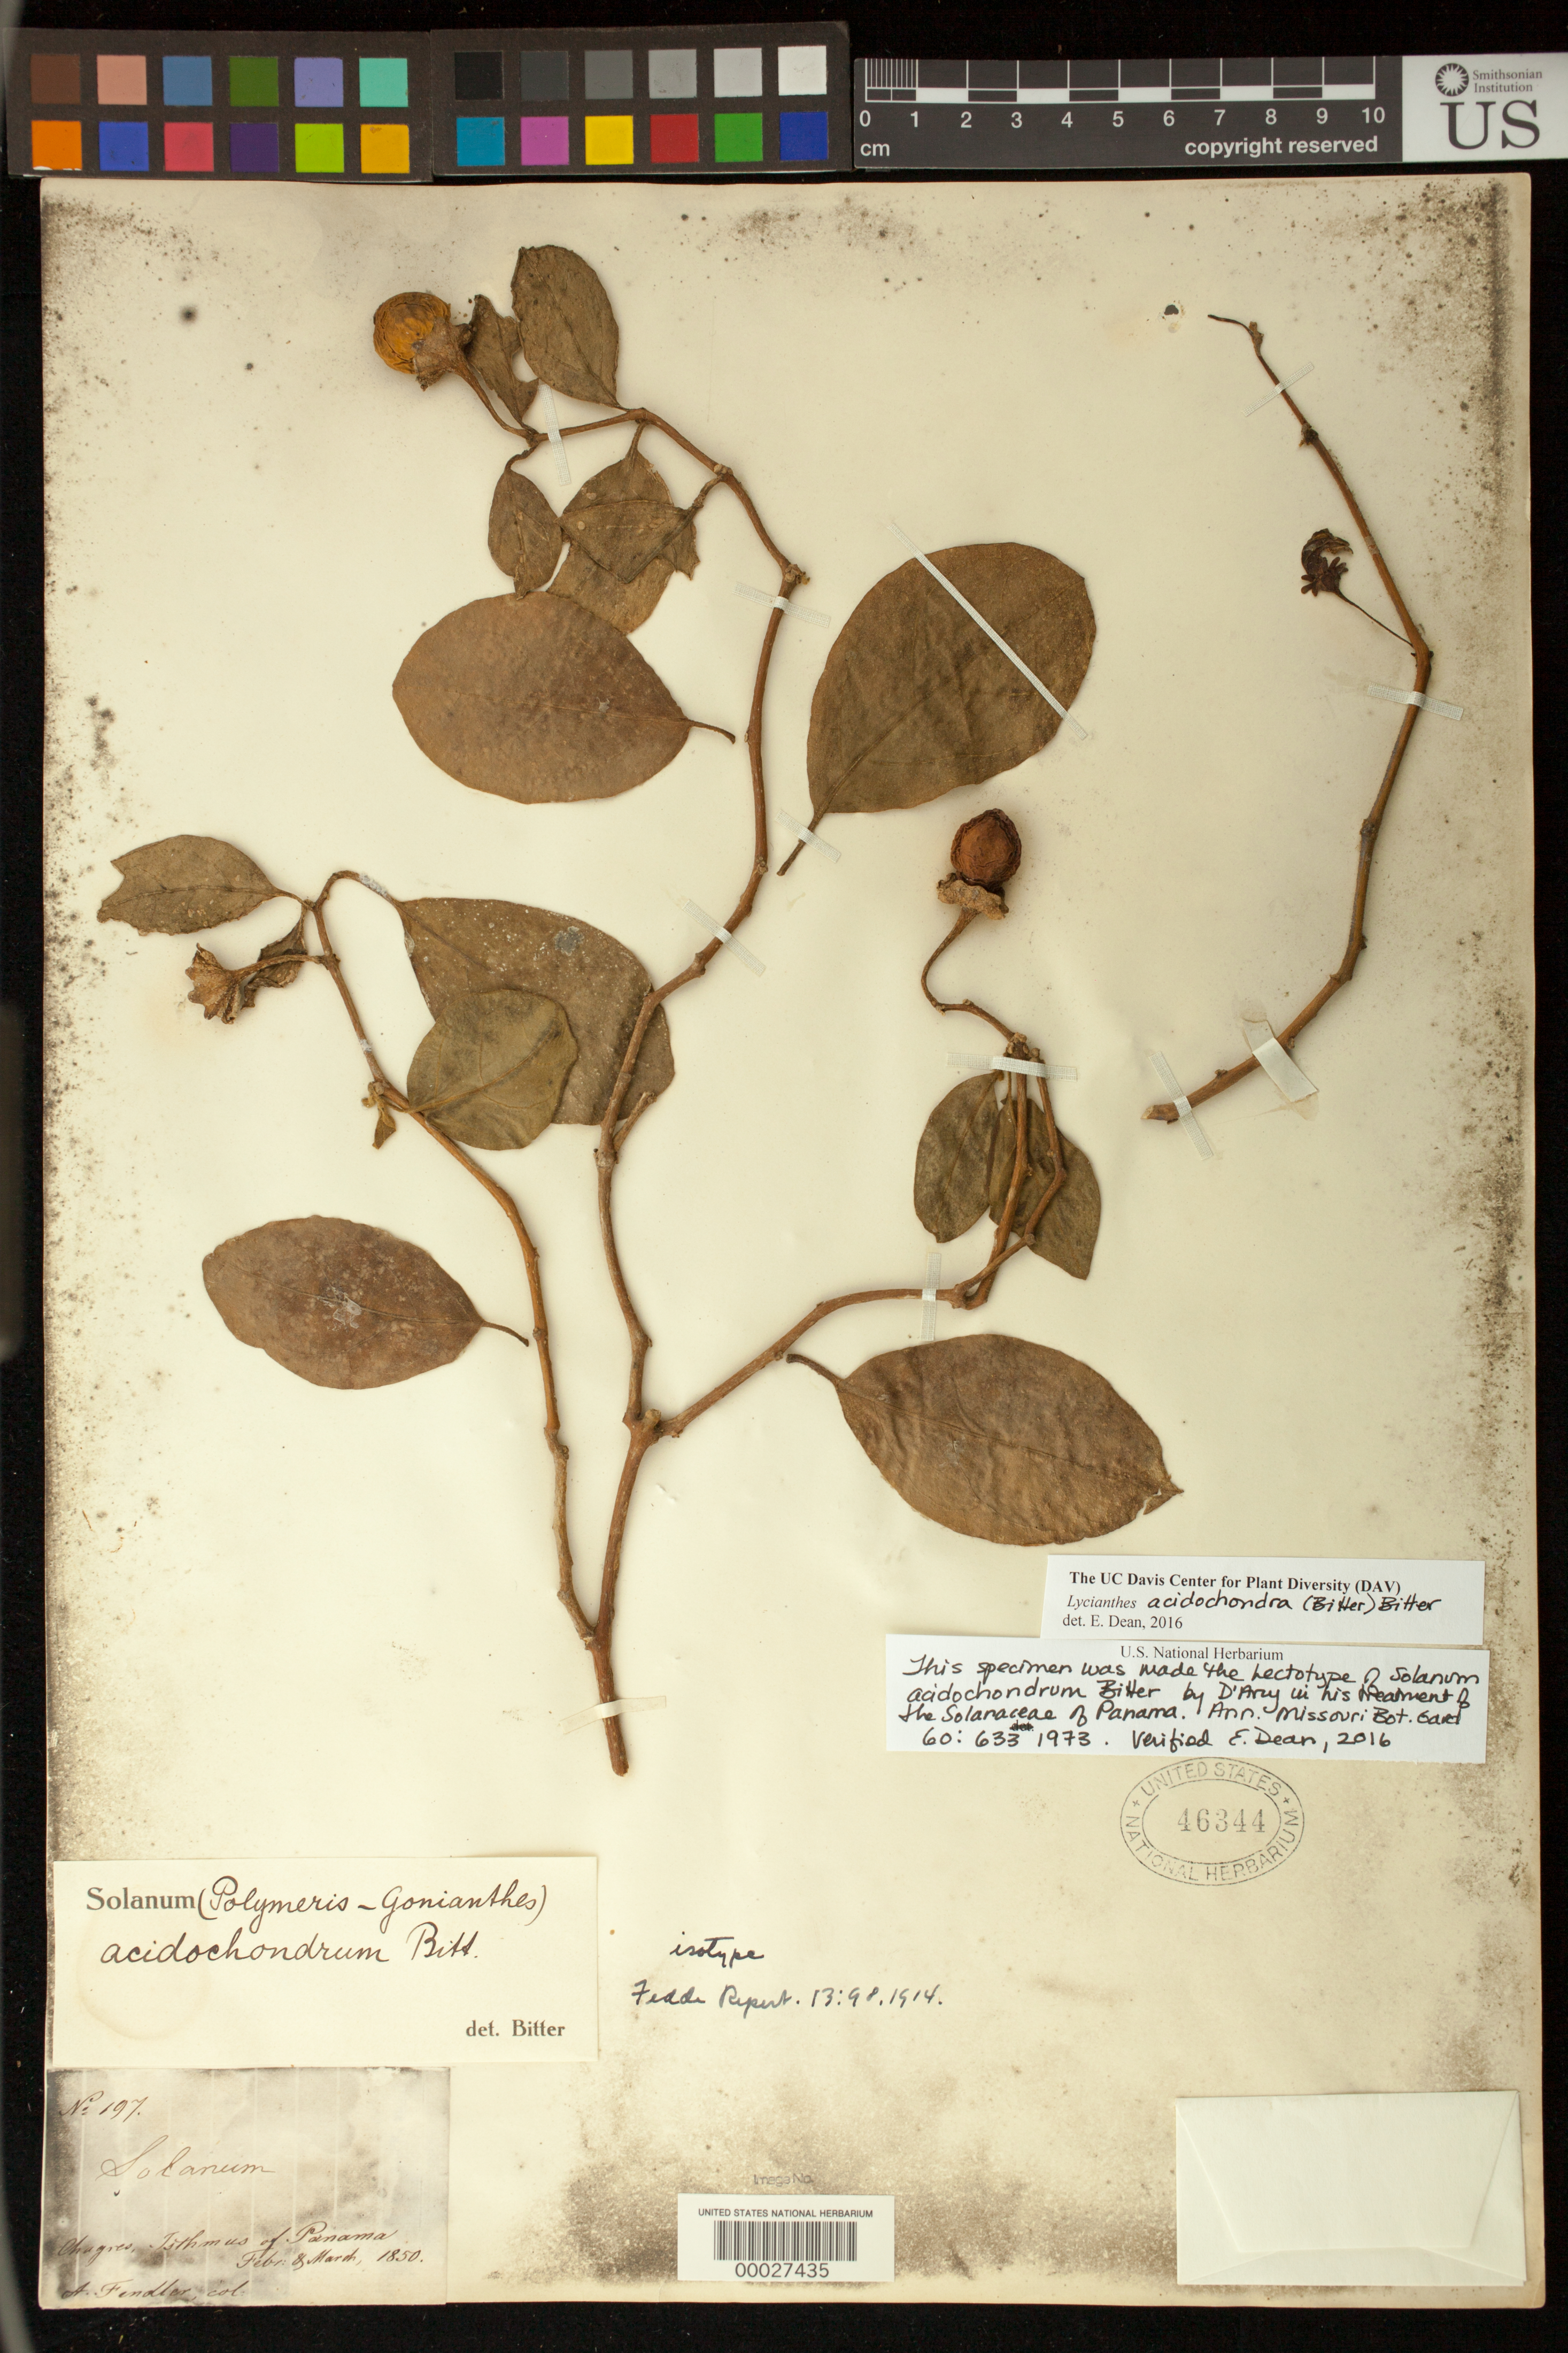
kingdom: Plantae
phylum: Tracheophyta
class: Magnoliopsida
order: Solanales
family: Solanaceae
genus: Solanum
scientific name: Solanum acidochondrum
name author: Bitter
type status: Lectotype; Syntype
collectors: A. Fendler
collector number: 197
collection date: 1850-02,1850-03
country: Panama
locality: Chagres, Isthmus of Panama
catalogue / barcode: US 46344